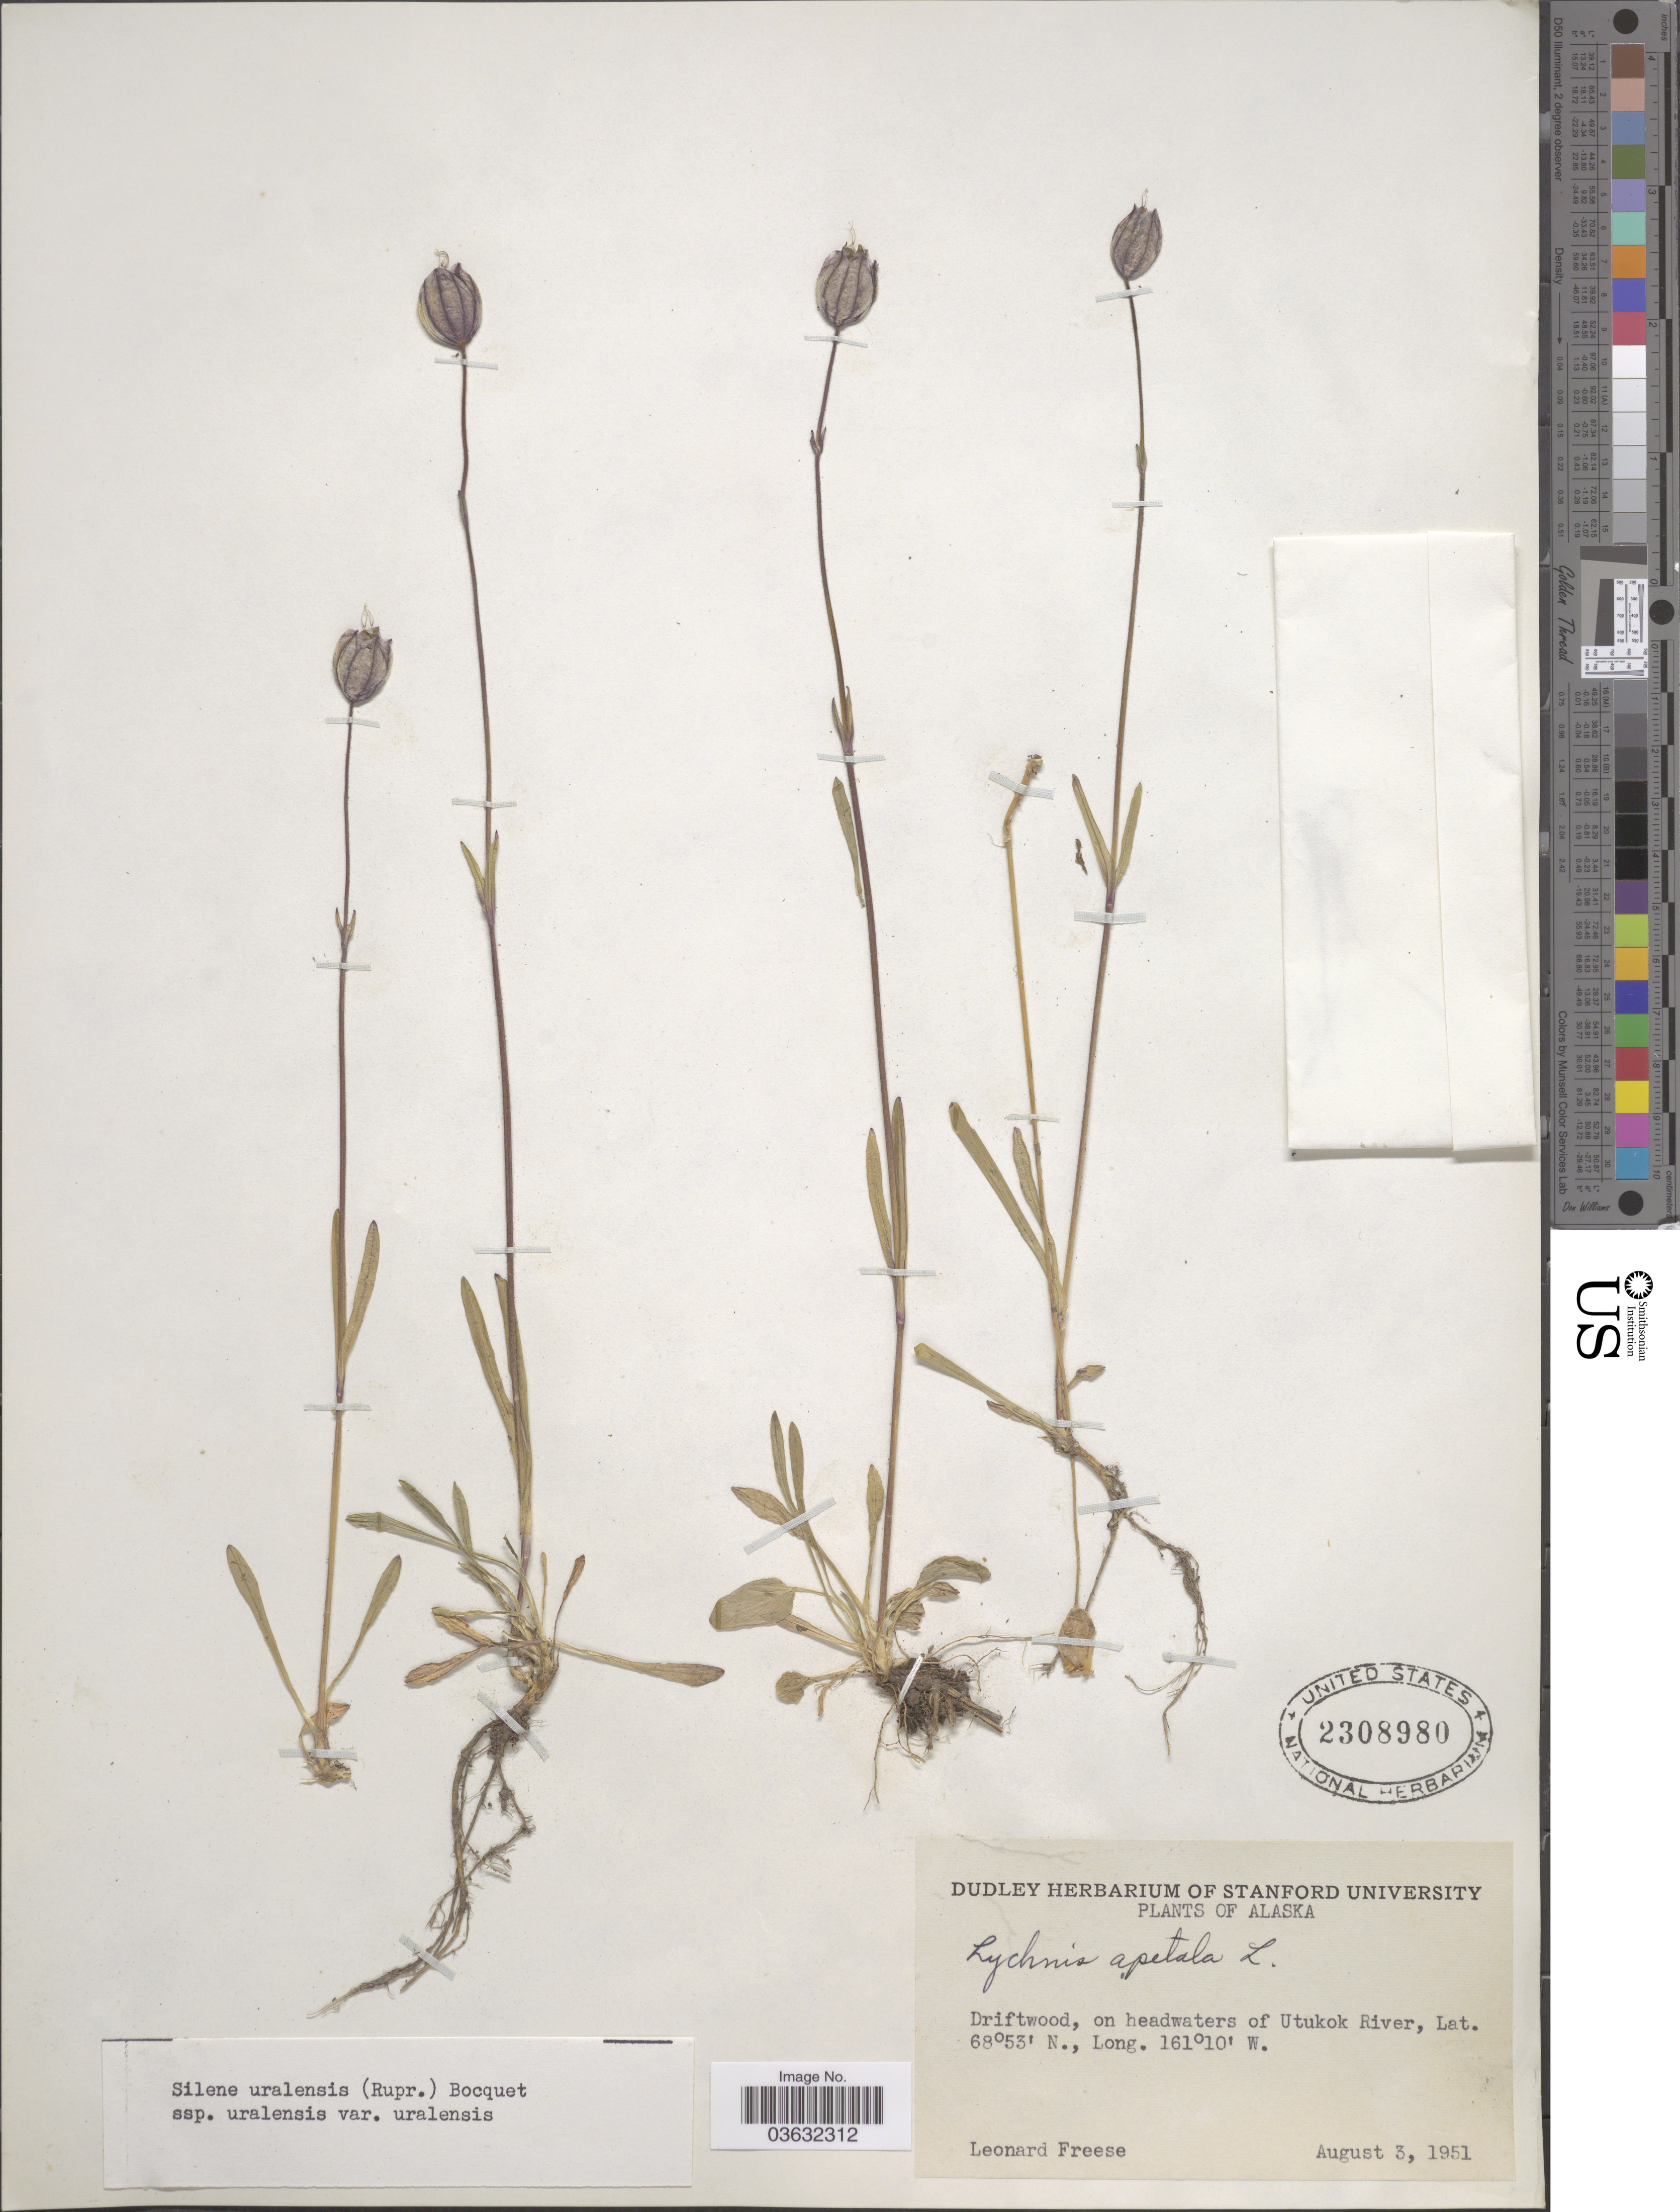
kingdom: Plantae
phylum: Tracheophyta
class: Magnoliopsida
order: Caryophyllales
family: Caryophyllaceae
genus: Silene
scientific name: Silene uralensis subsp. uralensis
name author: (Rupr.) Bocquet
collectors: L. Freese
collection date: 1951-08-03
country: United States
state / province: Alaska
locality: Driftwood, on headwaters of Utukok River.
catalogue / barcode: US 2308980